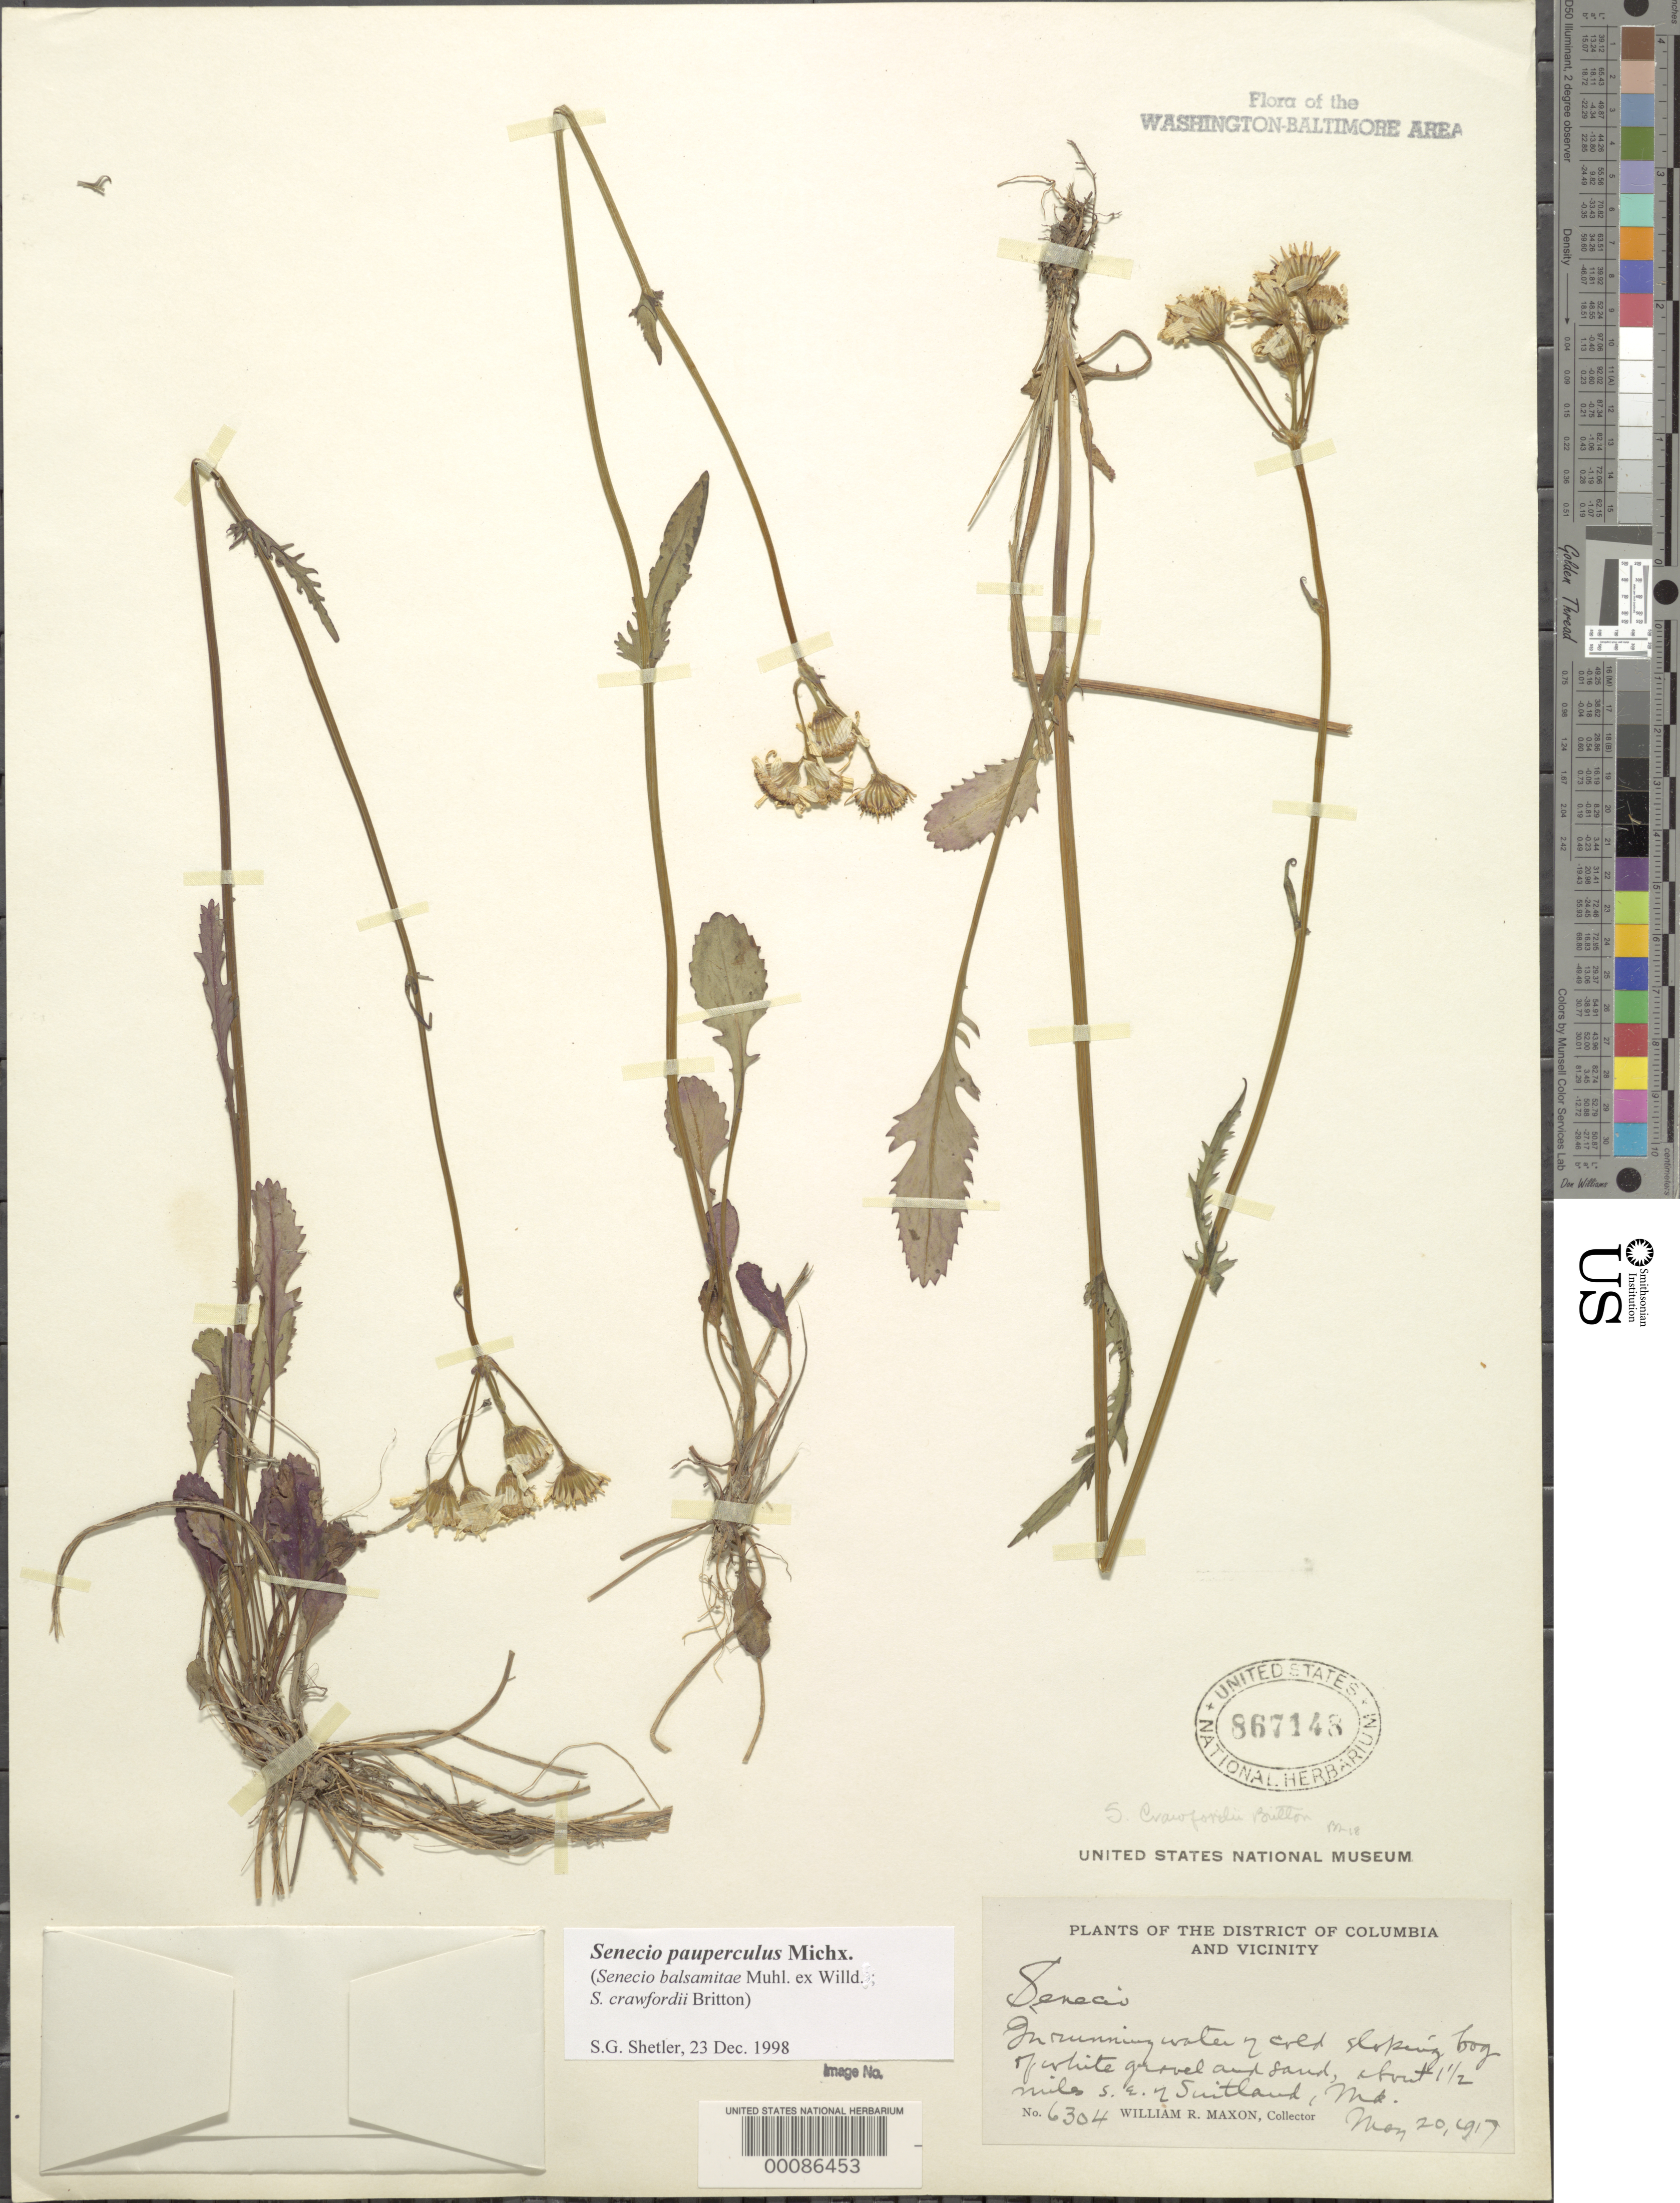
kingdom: Plantae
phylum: Tracheophyta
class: Magnoliopsida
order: Asterales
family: Asteraceae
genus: Packera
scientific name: Packera paupercula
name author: (Michx.) Á. Löve & D. Löve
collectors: W. R. Maxon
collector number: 6304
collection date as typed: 20 May 1917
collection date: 1917-05-20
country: United States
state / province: Maryland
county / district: Prince George's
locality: SE of Suitland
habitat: Bog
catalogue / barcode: US 867148